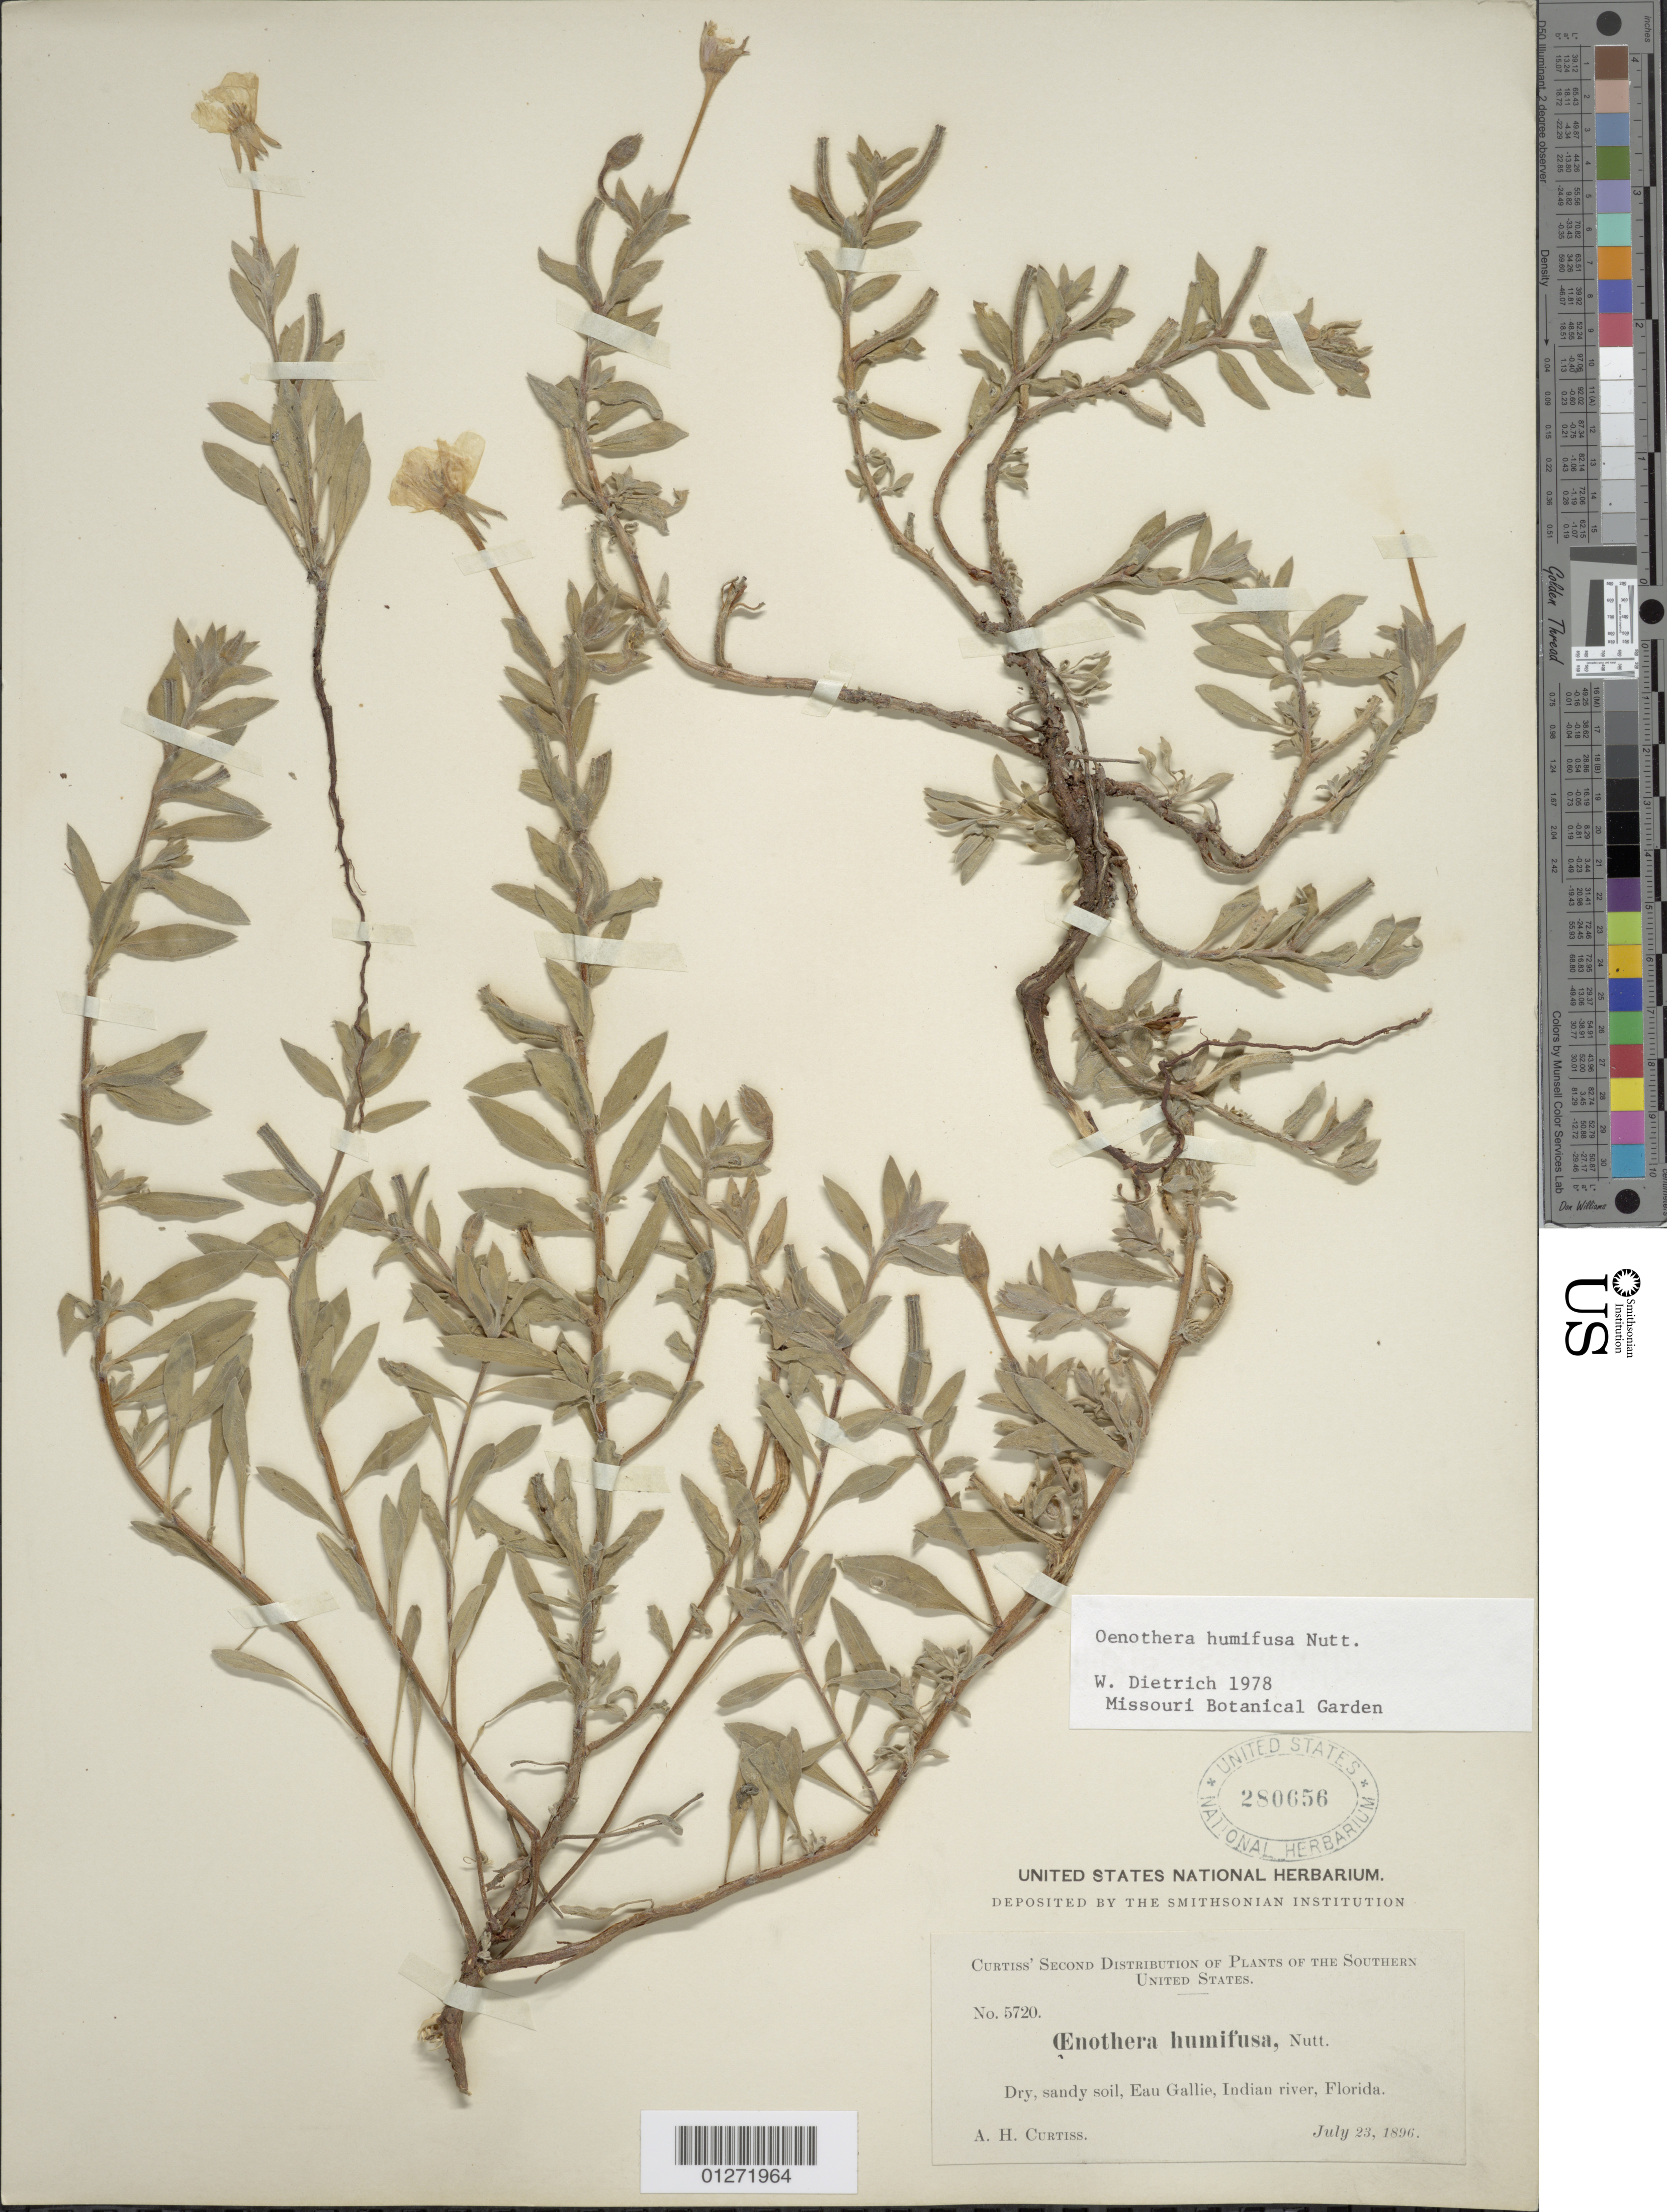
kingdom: Plantae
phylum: Tracheophyta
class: Magnoliopsida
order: Myrtales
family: Onagraceae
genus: Oenothera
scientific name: Oenothera humifusa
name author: Nutt.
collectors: A. Curtis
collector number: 5720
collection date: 1896-07-23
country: United States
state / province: Florida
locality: Eau Gallie, Indian River.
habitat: Dry, sandy soil.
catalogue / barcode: US 280656